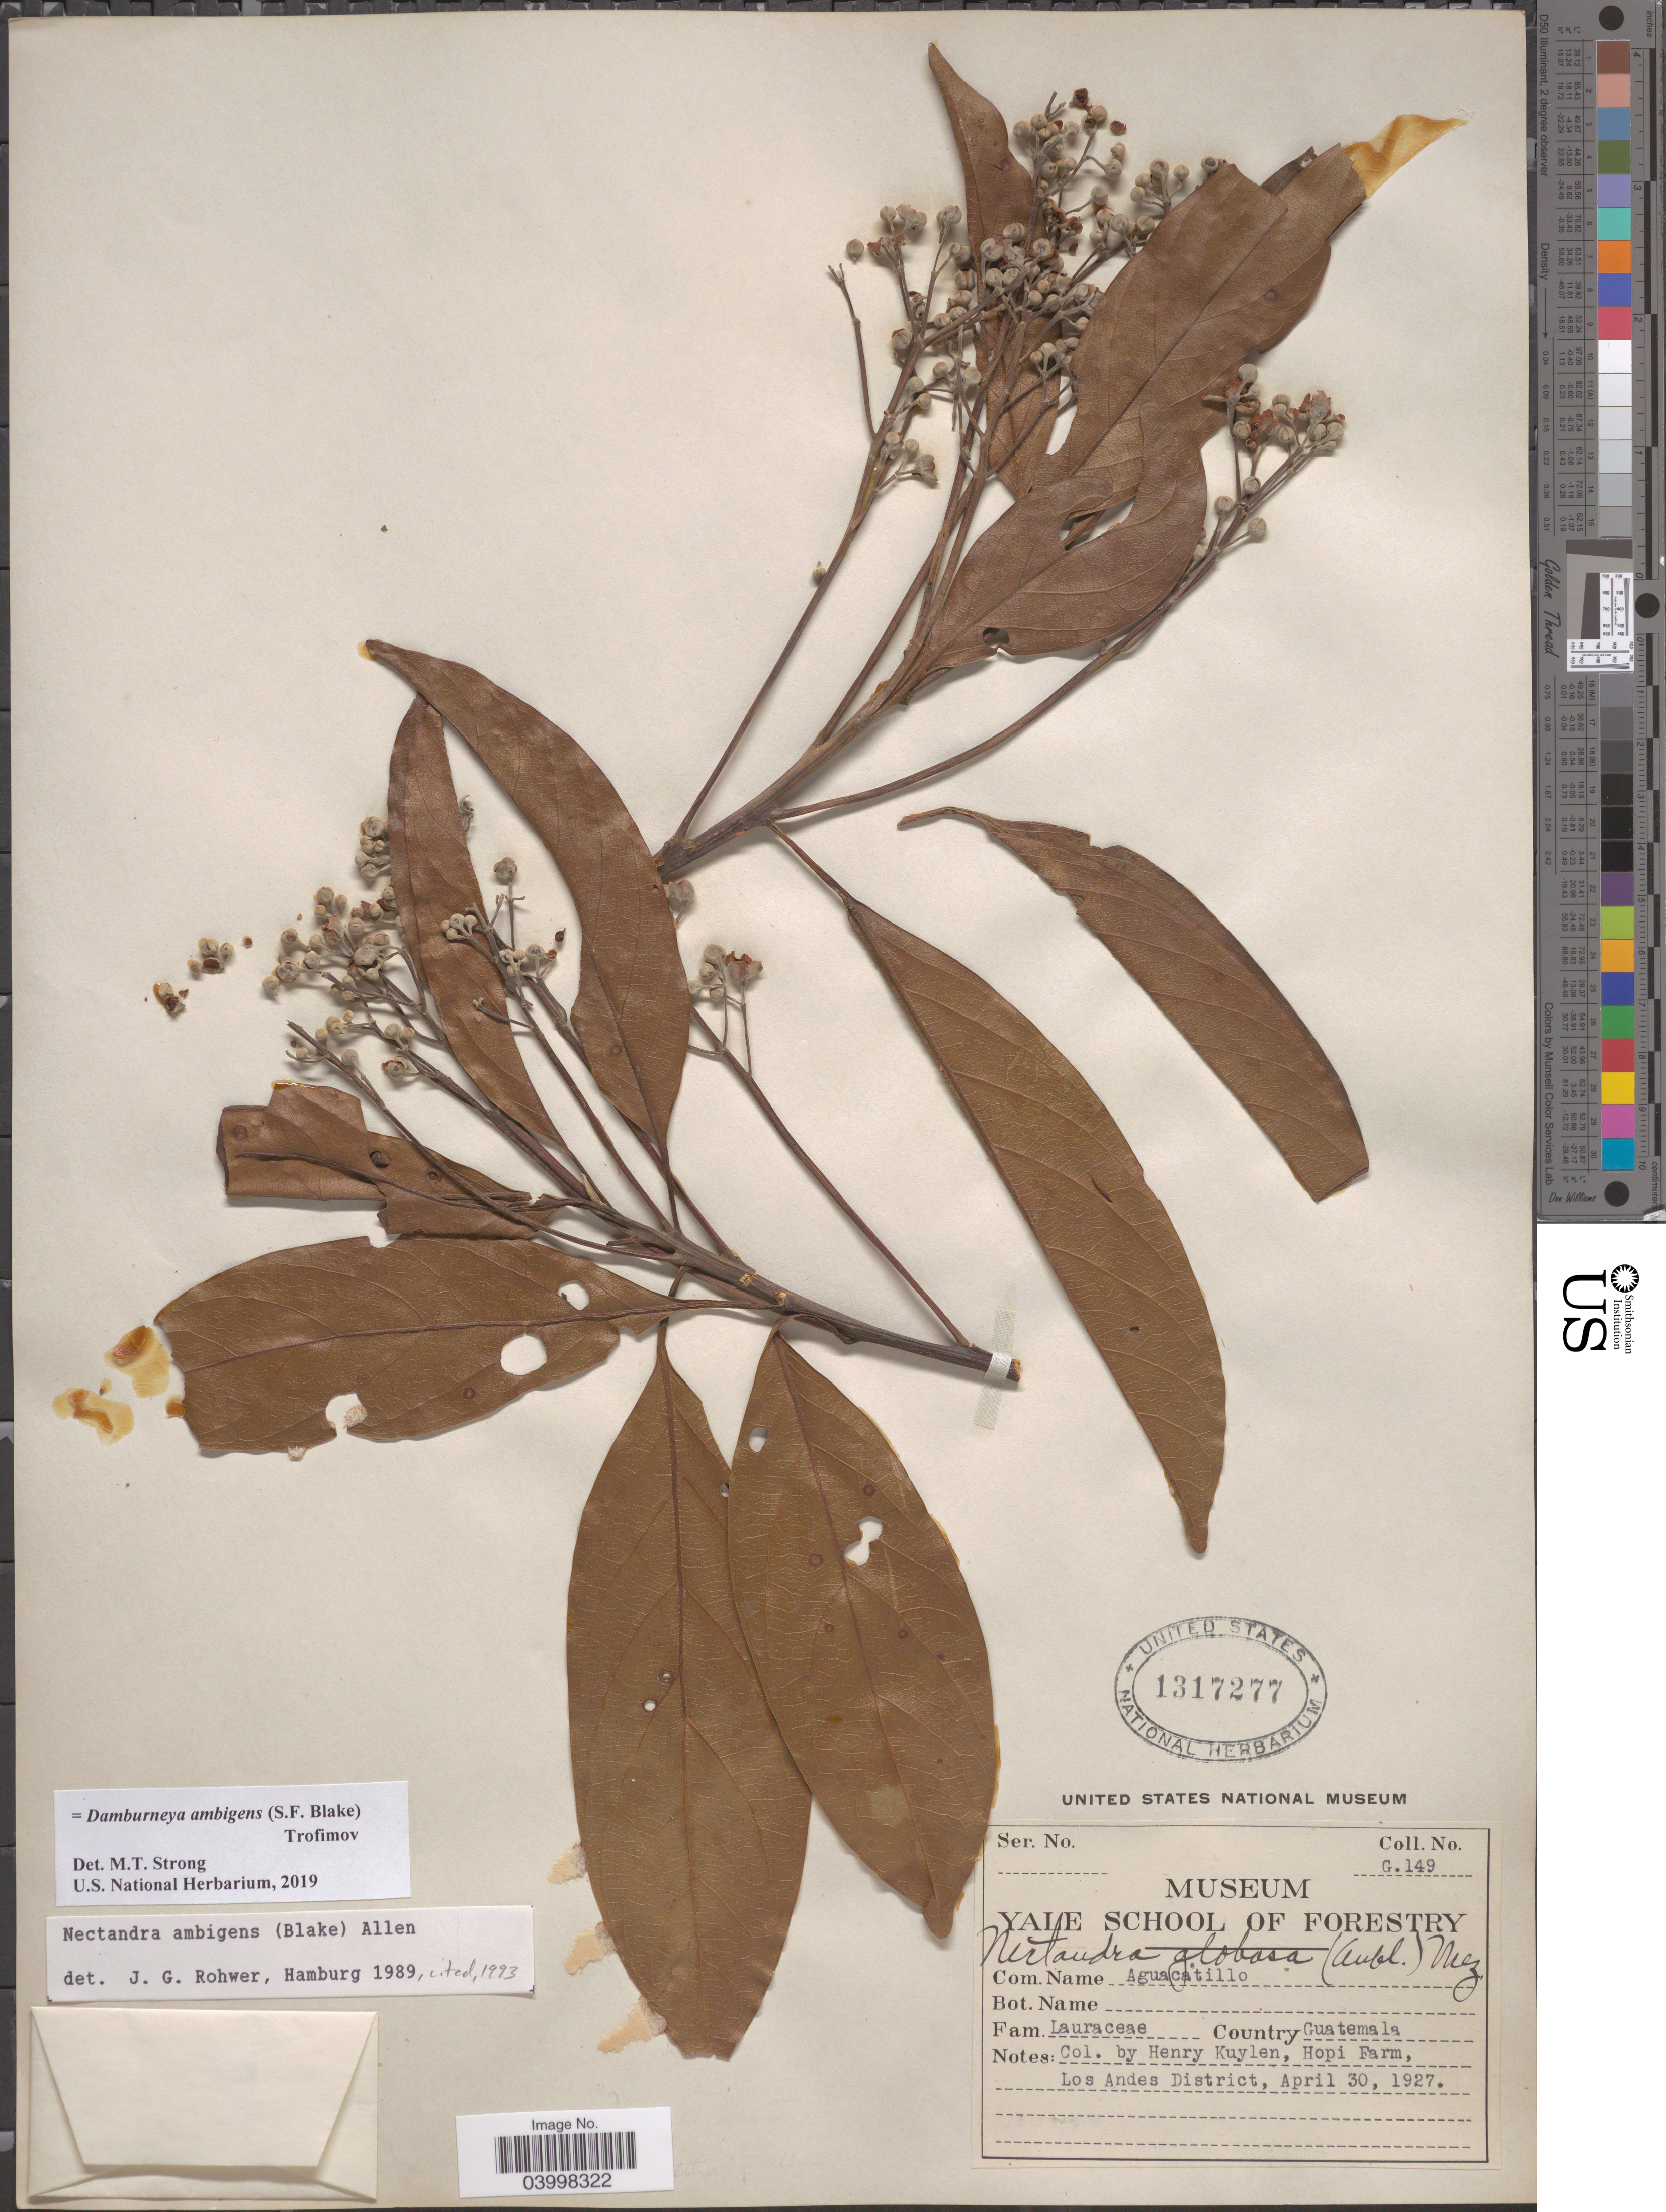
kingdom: Plantae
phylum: Tracheophyta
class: Magnoliopsida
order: Laurales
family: Lauraceae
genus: Damburneya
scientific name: Damburneya ambigens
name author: (S.F. Blake) Trofimov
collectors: H. Kuylen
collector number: G.149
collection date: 1927-04-30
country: Guatemala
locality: Hopi Farm, Los Andes District.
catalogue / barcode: US 1317277